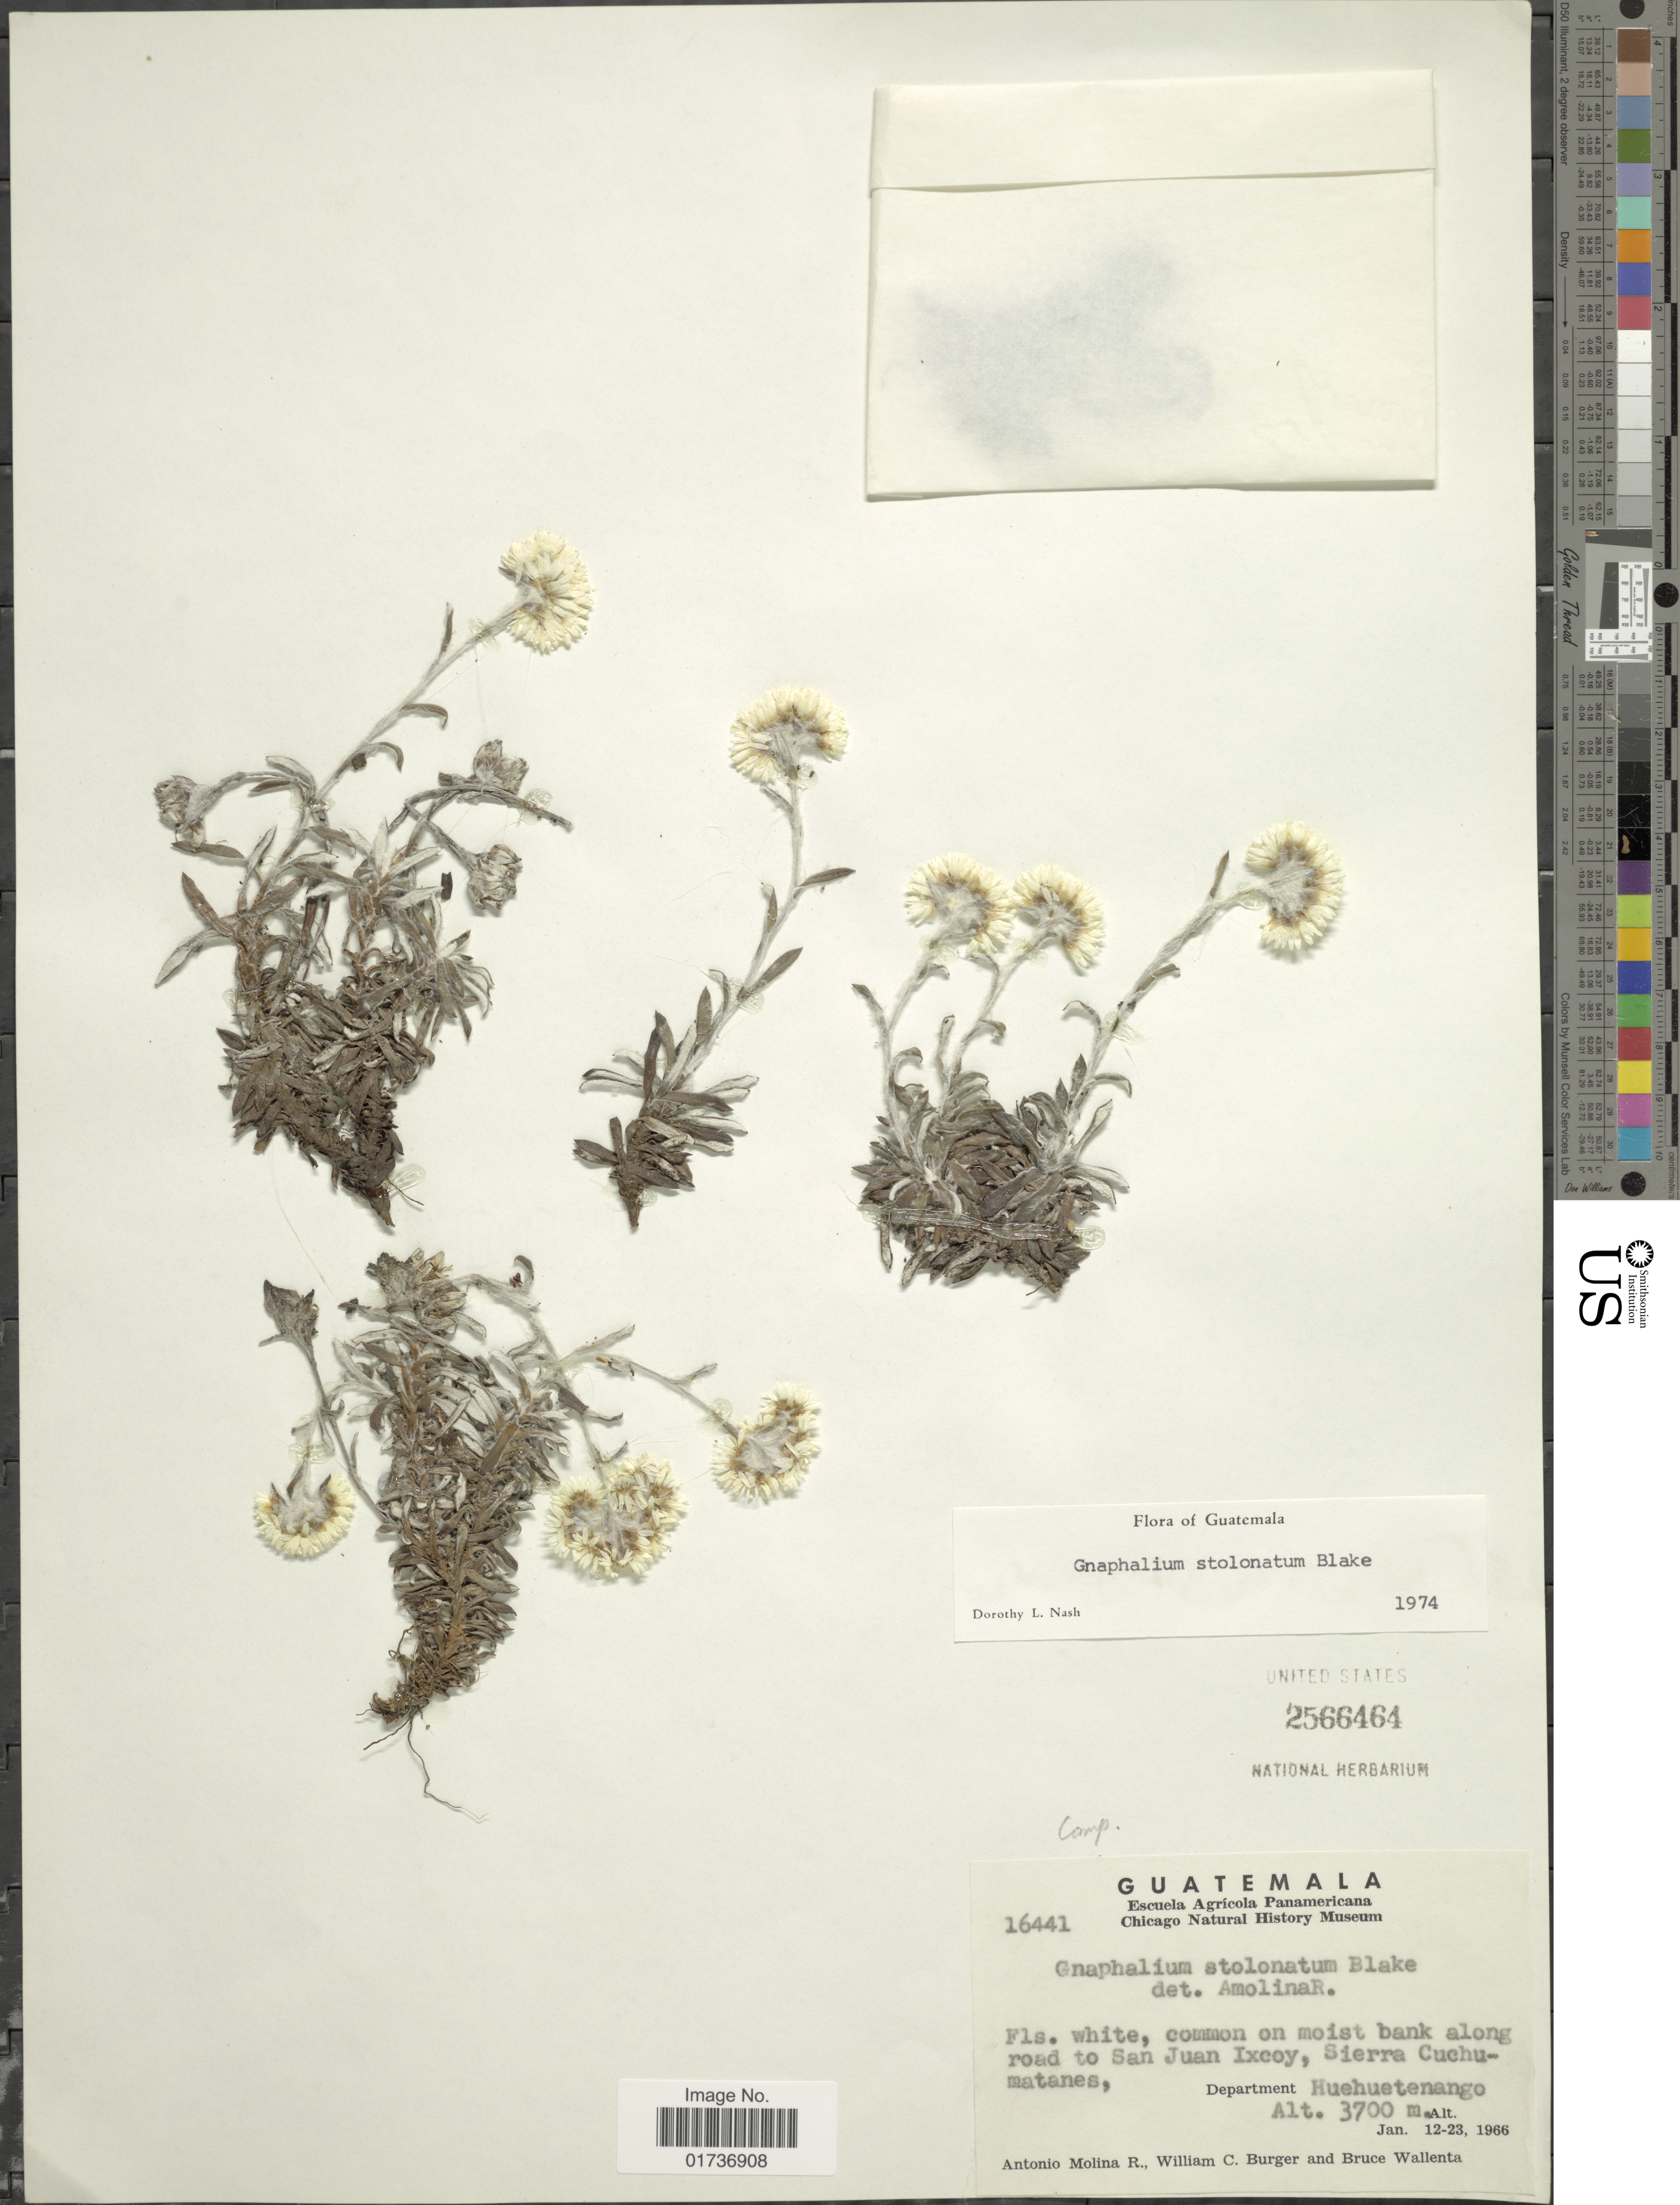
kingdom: Plantae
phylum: Tracheophyta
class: Magnoliopsida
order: Asterales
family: Asteraceae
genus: Gnaphaliothamnus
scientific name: Gnaphaliothamnus nesomii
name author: M.O. Dillon &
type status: Isotype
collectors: A. Molina R., W. Burger & B. Wallenta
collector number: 16441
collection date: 1966-01-12/1966-01-23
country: Guatemala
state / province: Huehuetenango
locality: Common on moist bank along road to San Juan Ixcoy, Sierra Cuchumatanes, Department Huehuetenango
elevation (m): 3700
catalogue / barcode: US 2566464